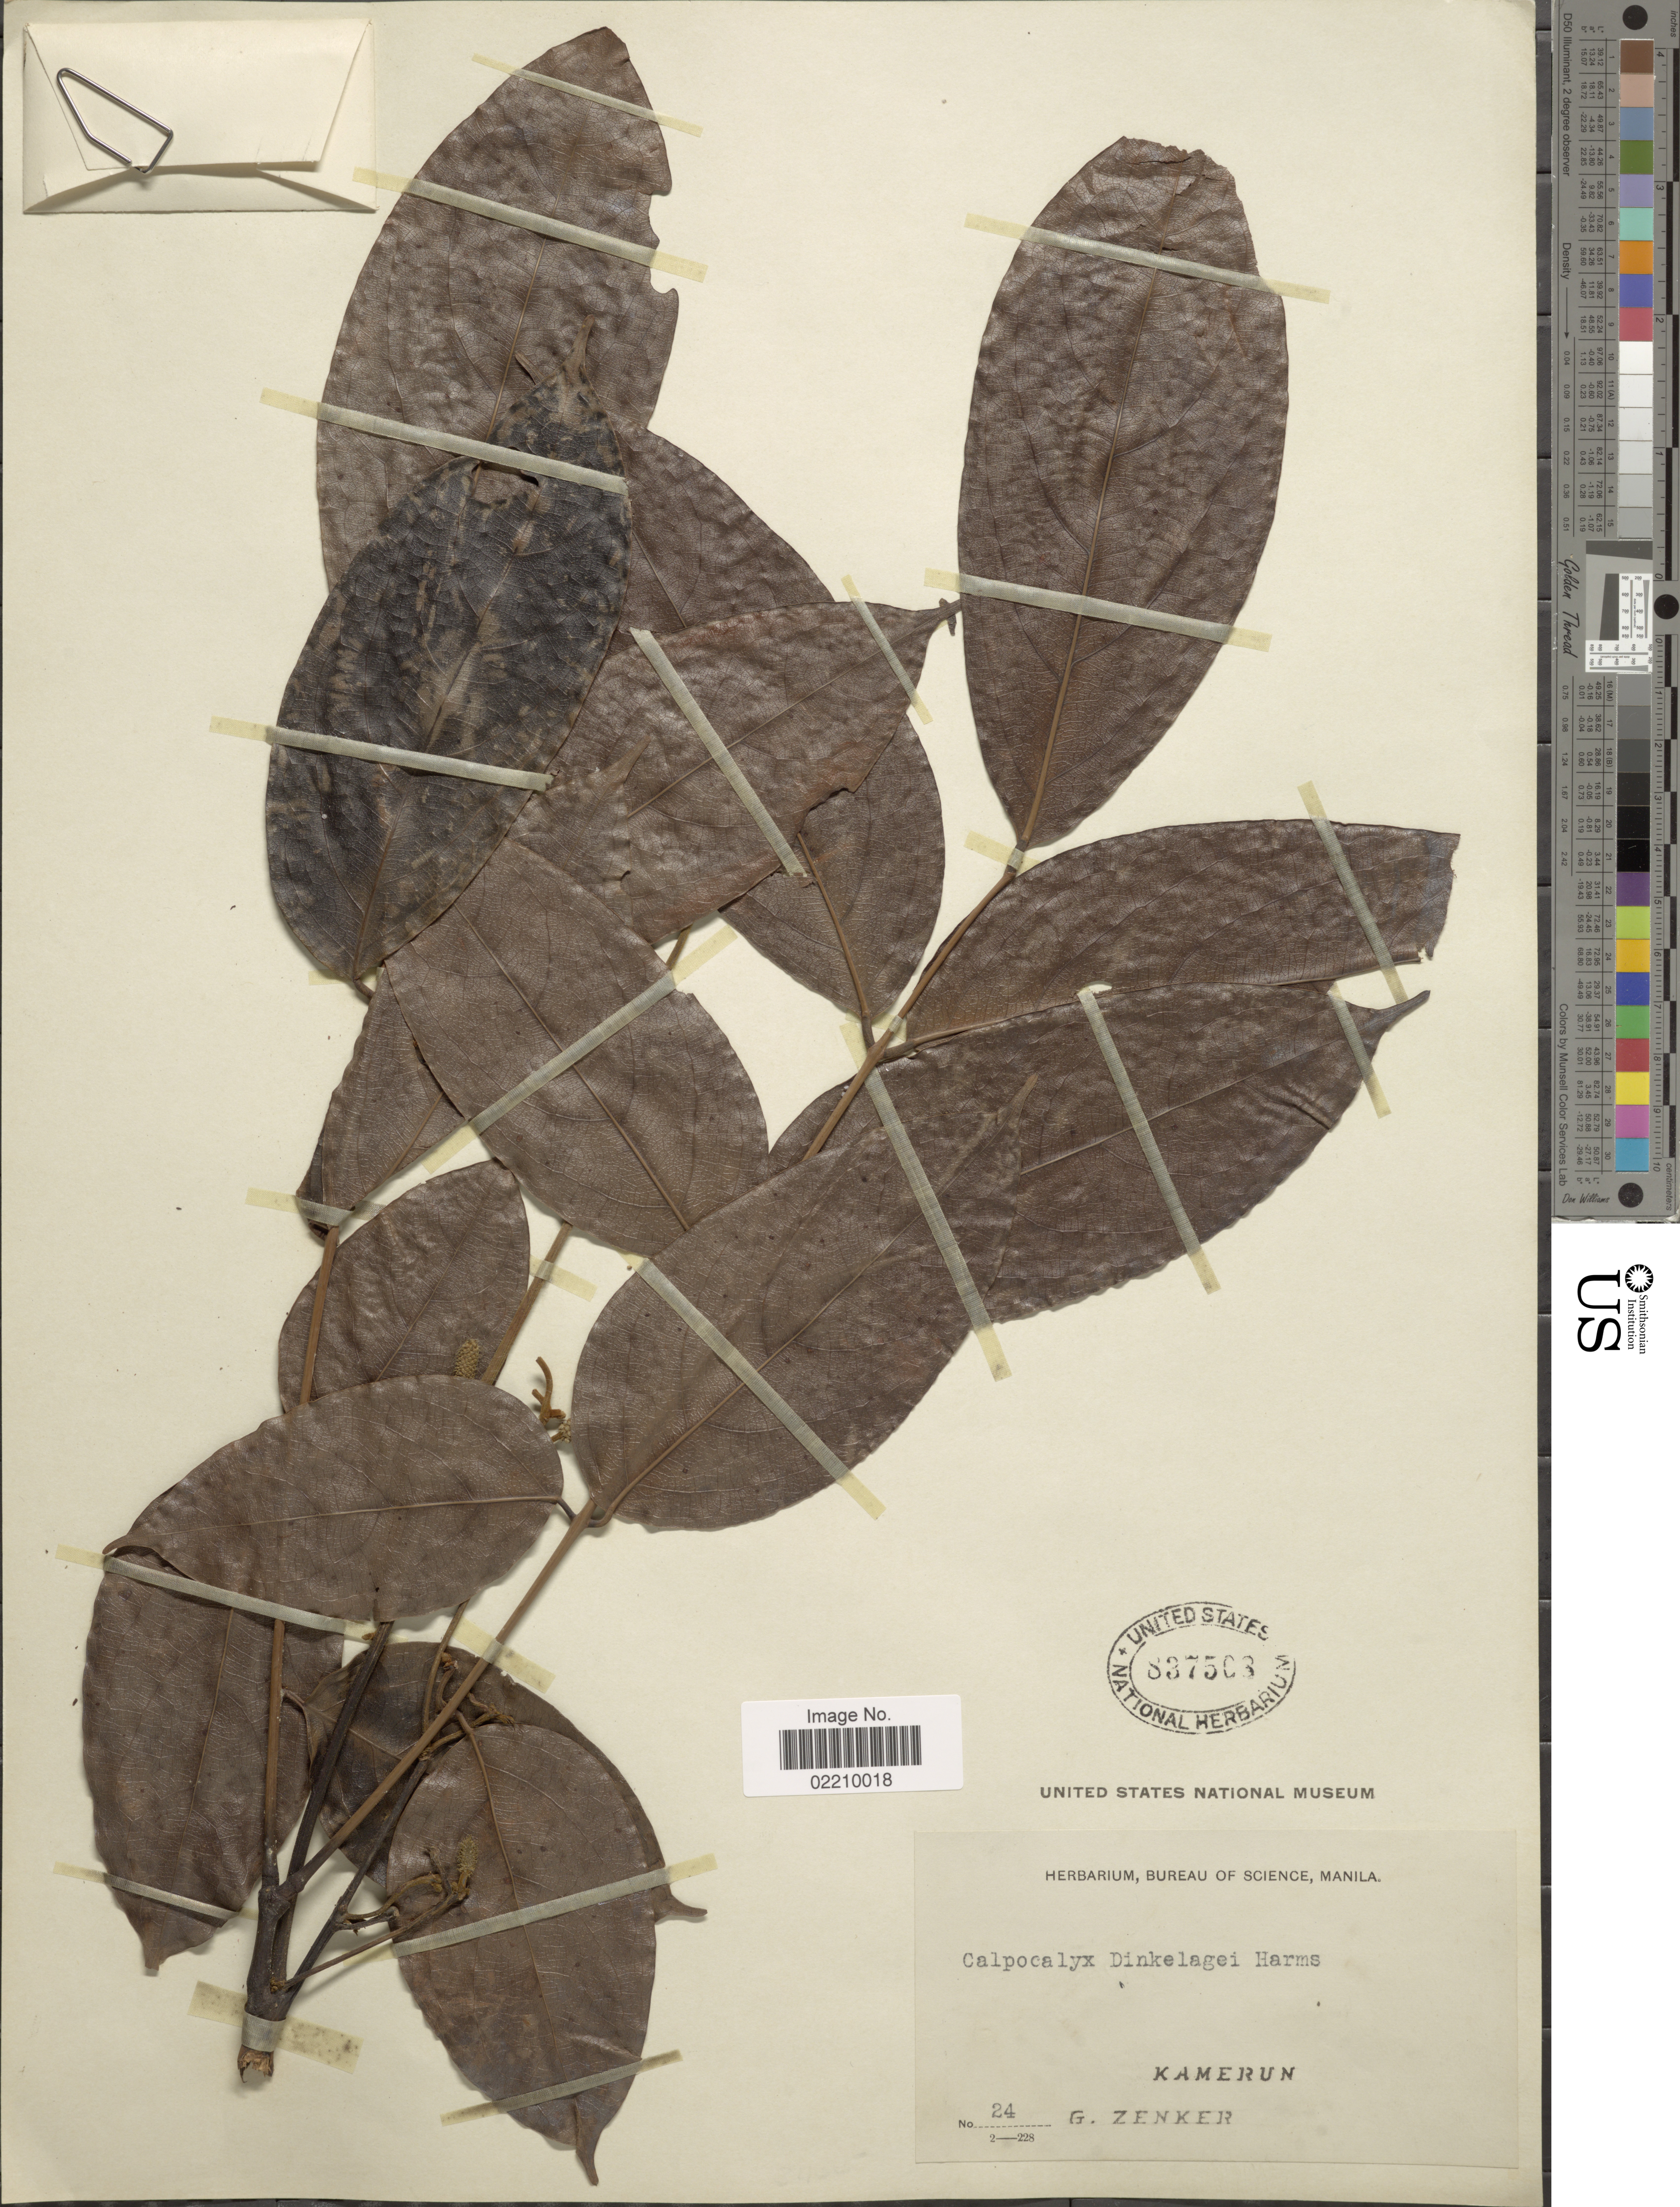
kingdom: Plantae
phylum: Tracheophyta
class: Magnoliopsida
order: Fabales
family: Fabaceae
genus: Calpocalyx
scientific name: Calpocalyx dinklagei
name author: Harms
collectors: G. A. Zenker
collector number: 24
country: Cameroon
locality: Kamerun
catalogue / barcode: US 837503